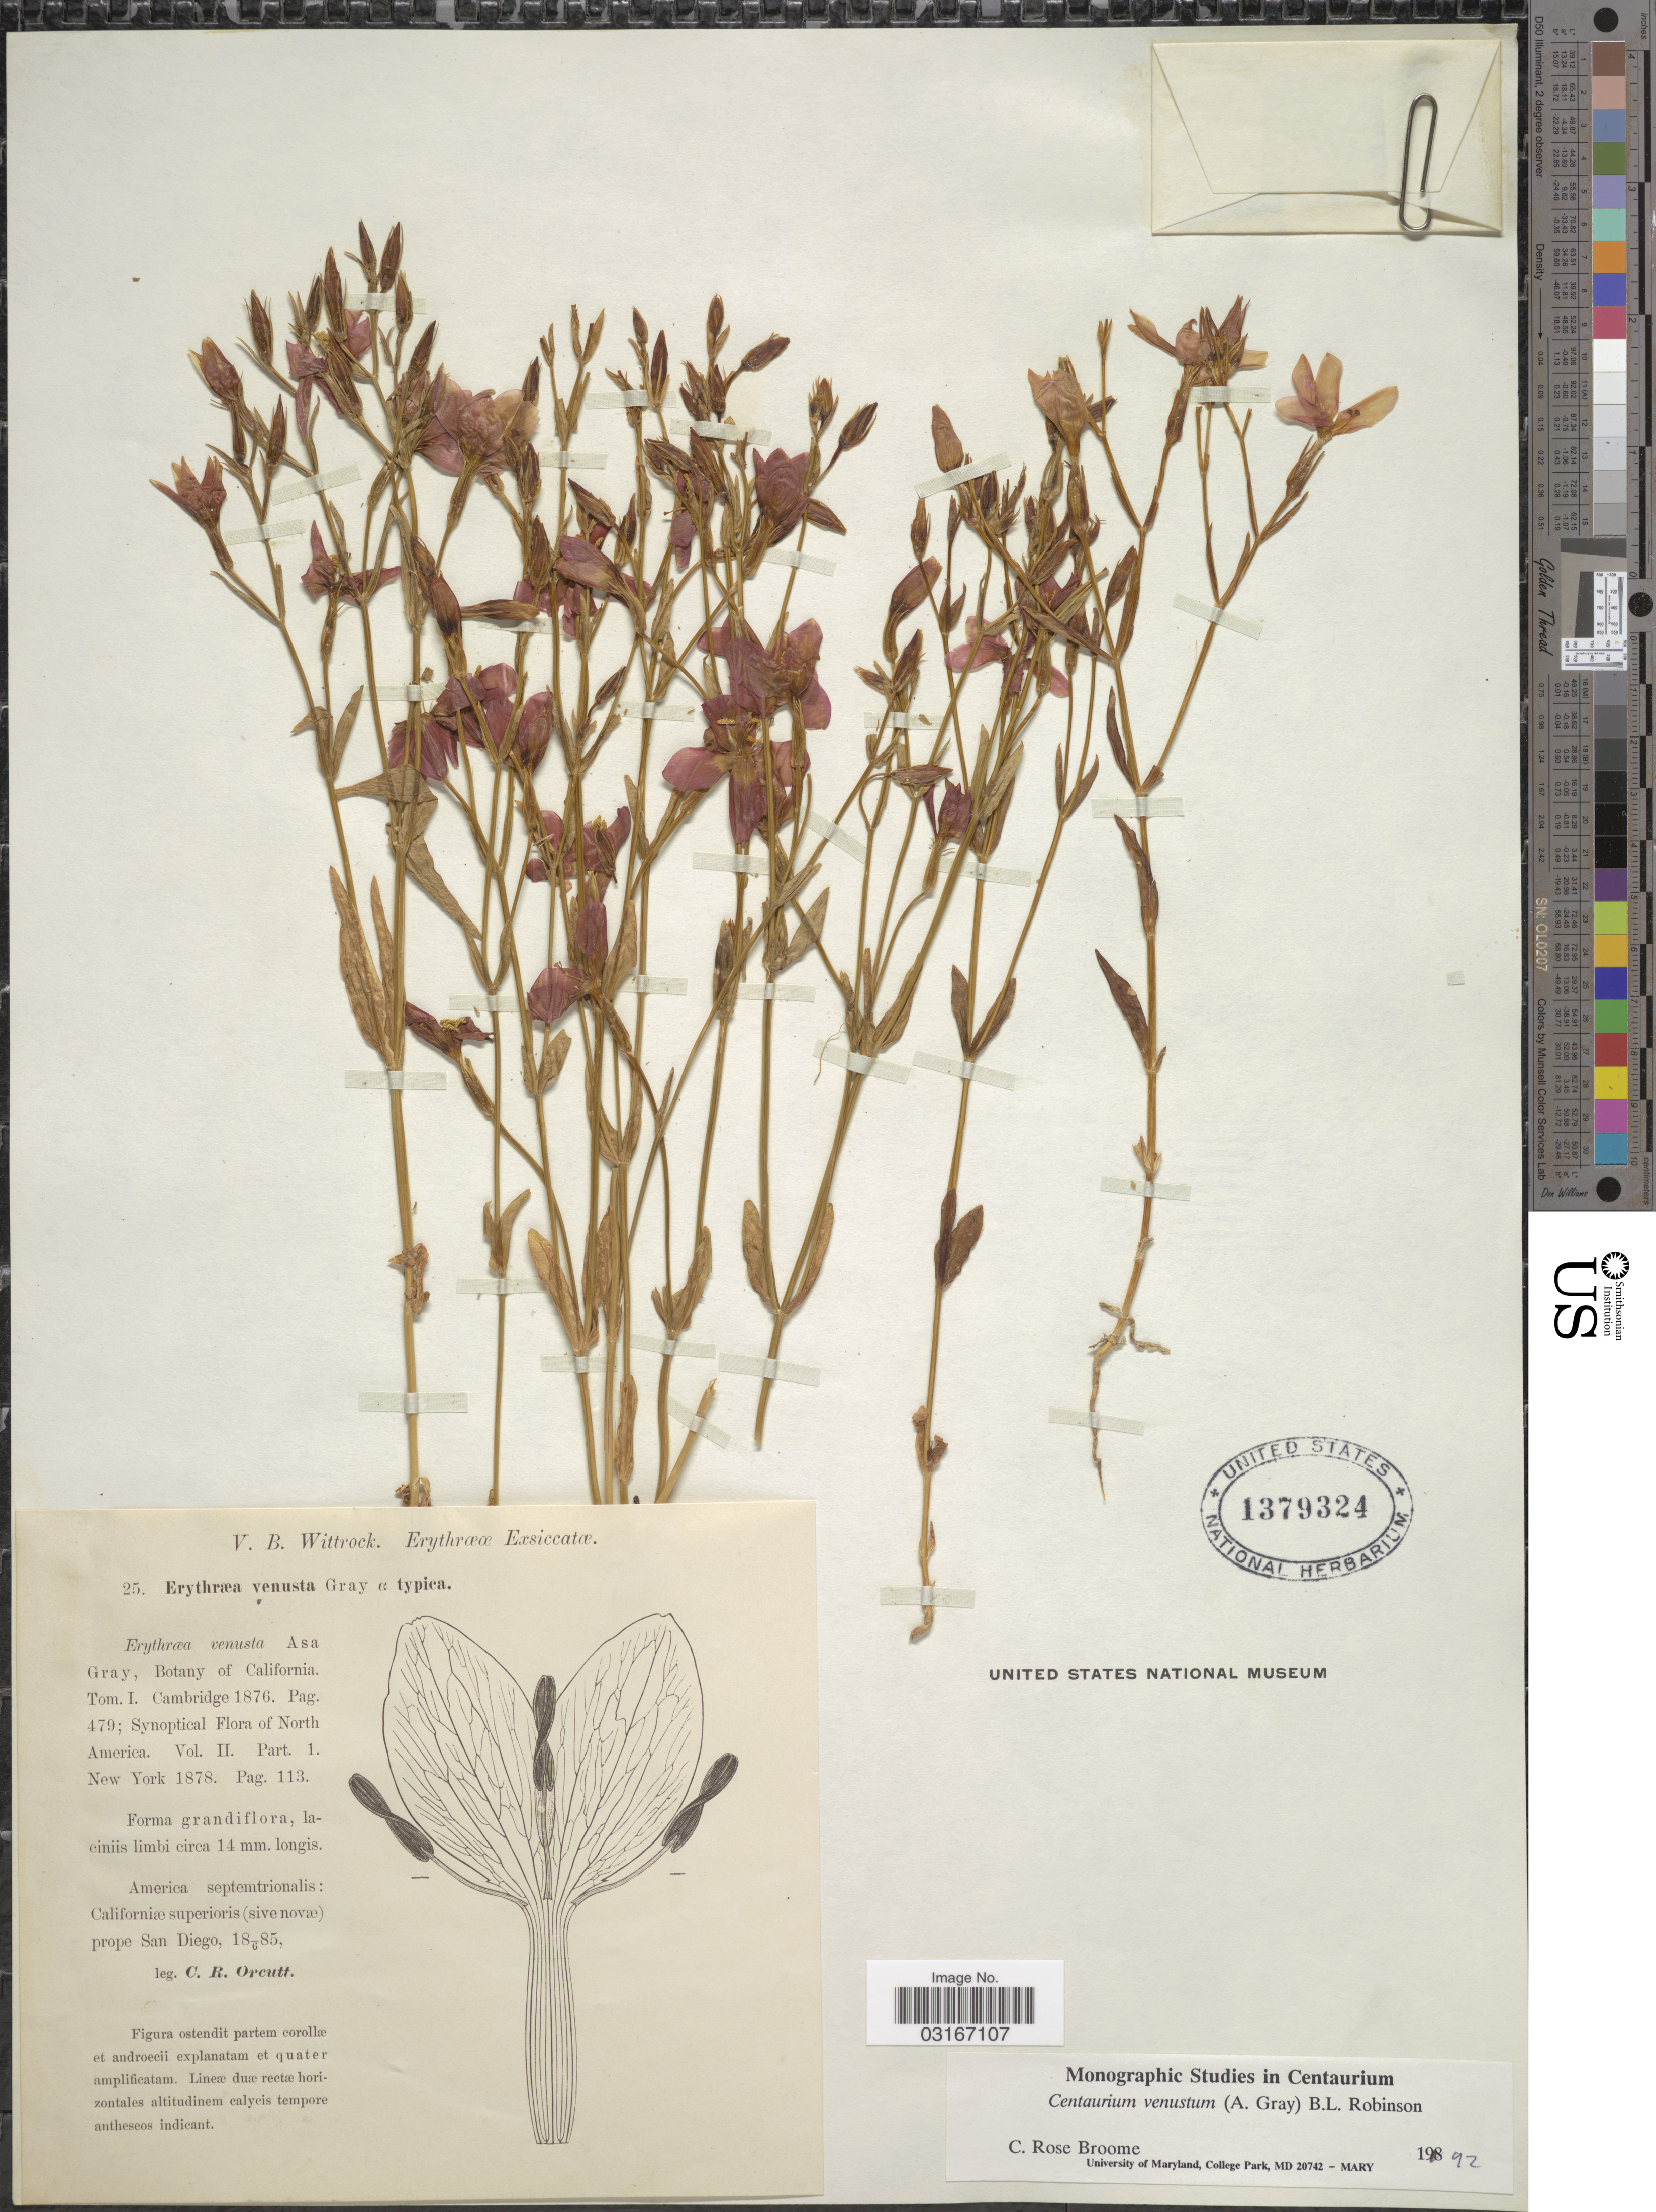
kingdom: Plantae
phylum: Tracheophyta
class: Magnoliopsida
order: Gentianales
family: Gentianaceae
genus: Centaurium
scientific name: Centaurium venustum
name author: (A. Gray) B.L. Rob.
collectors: C. R. Orcutt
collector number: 25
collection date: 1885-06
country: United States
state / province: California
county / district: San Diego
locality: America septemtrionalis: Californiæ superioris (sive novæ) prope San Diego.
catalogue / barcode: US 1379324